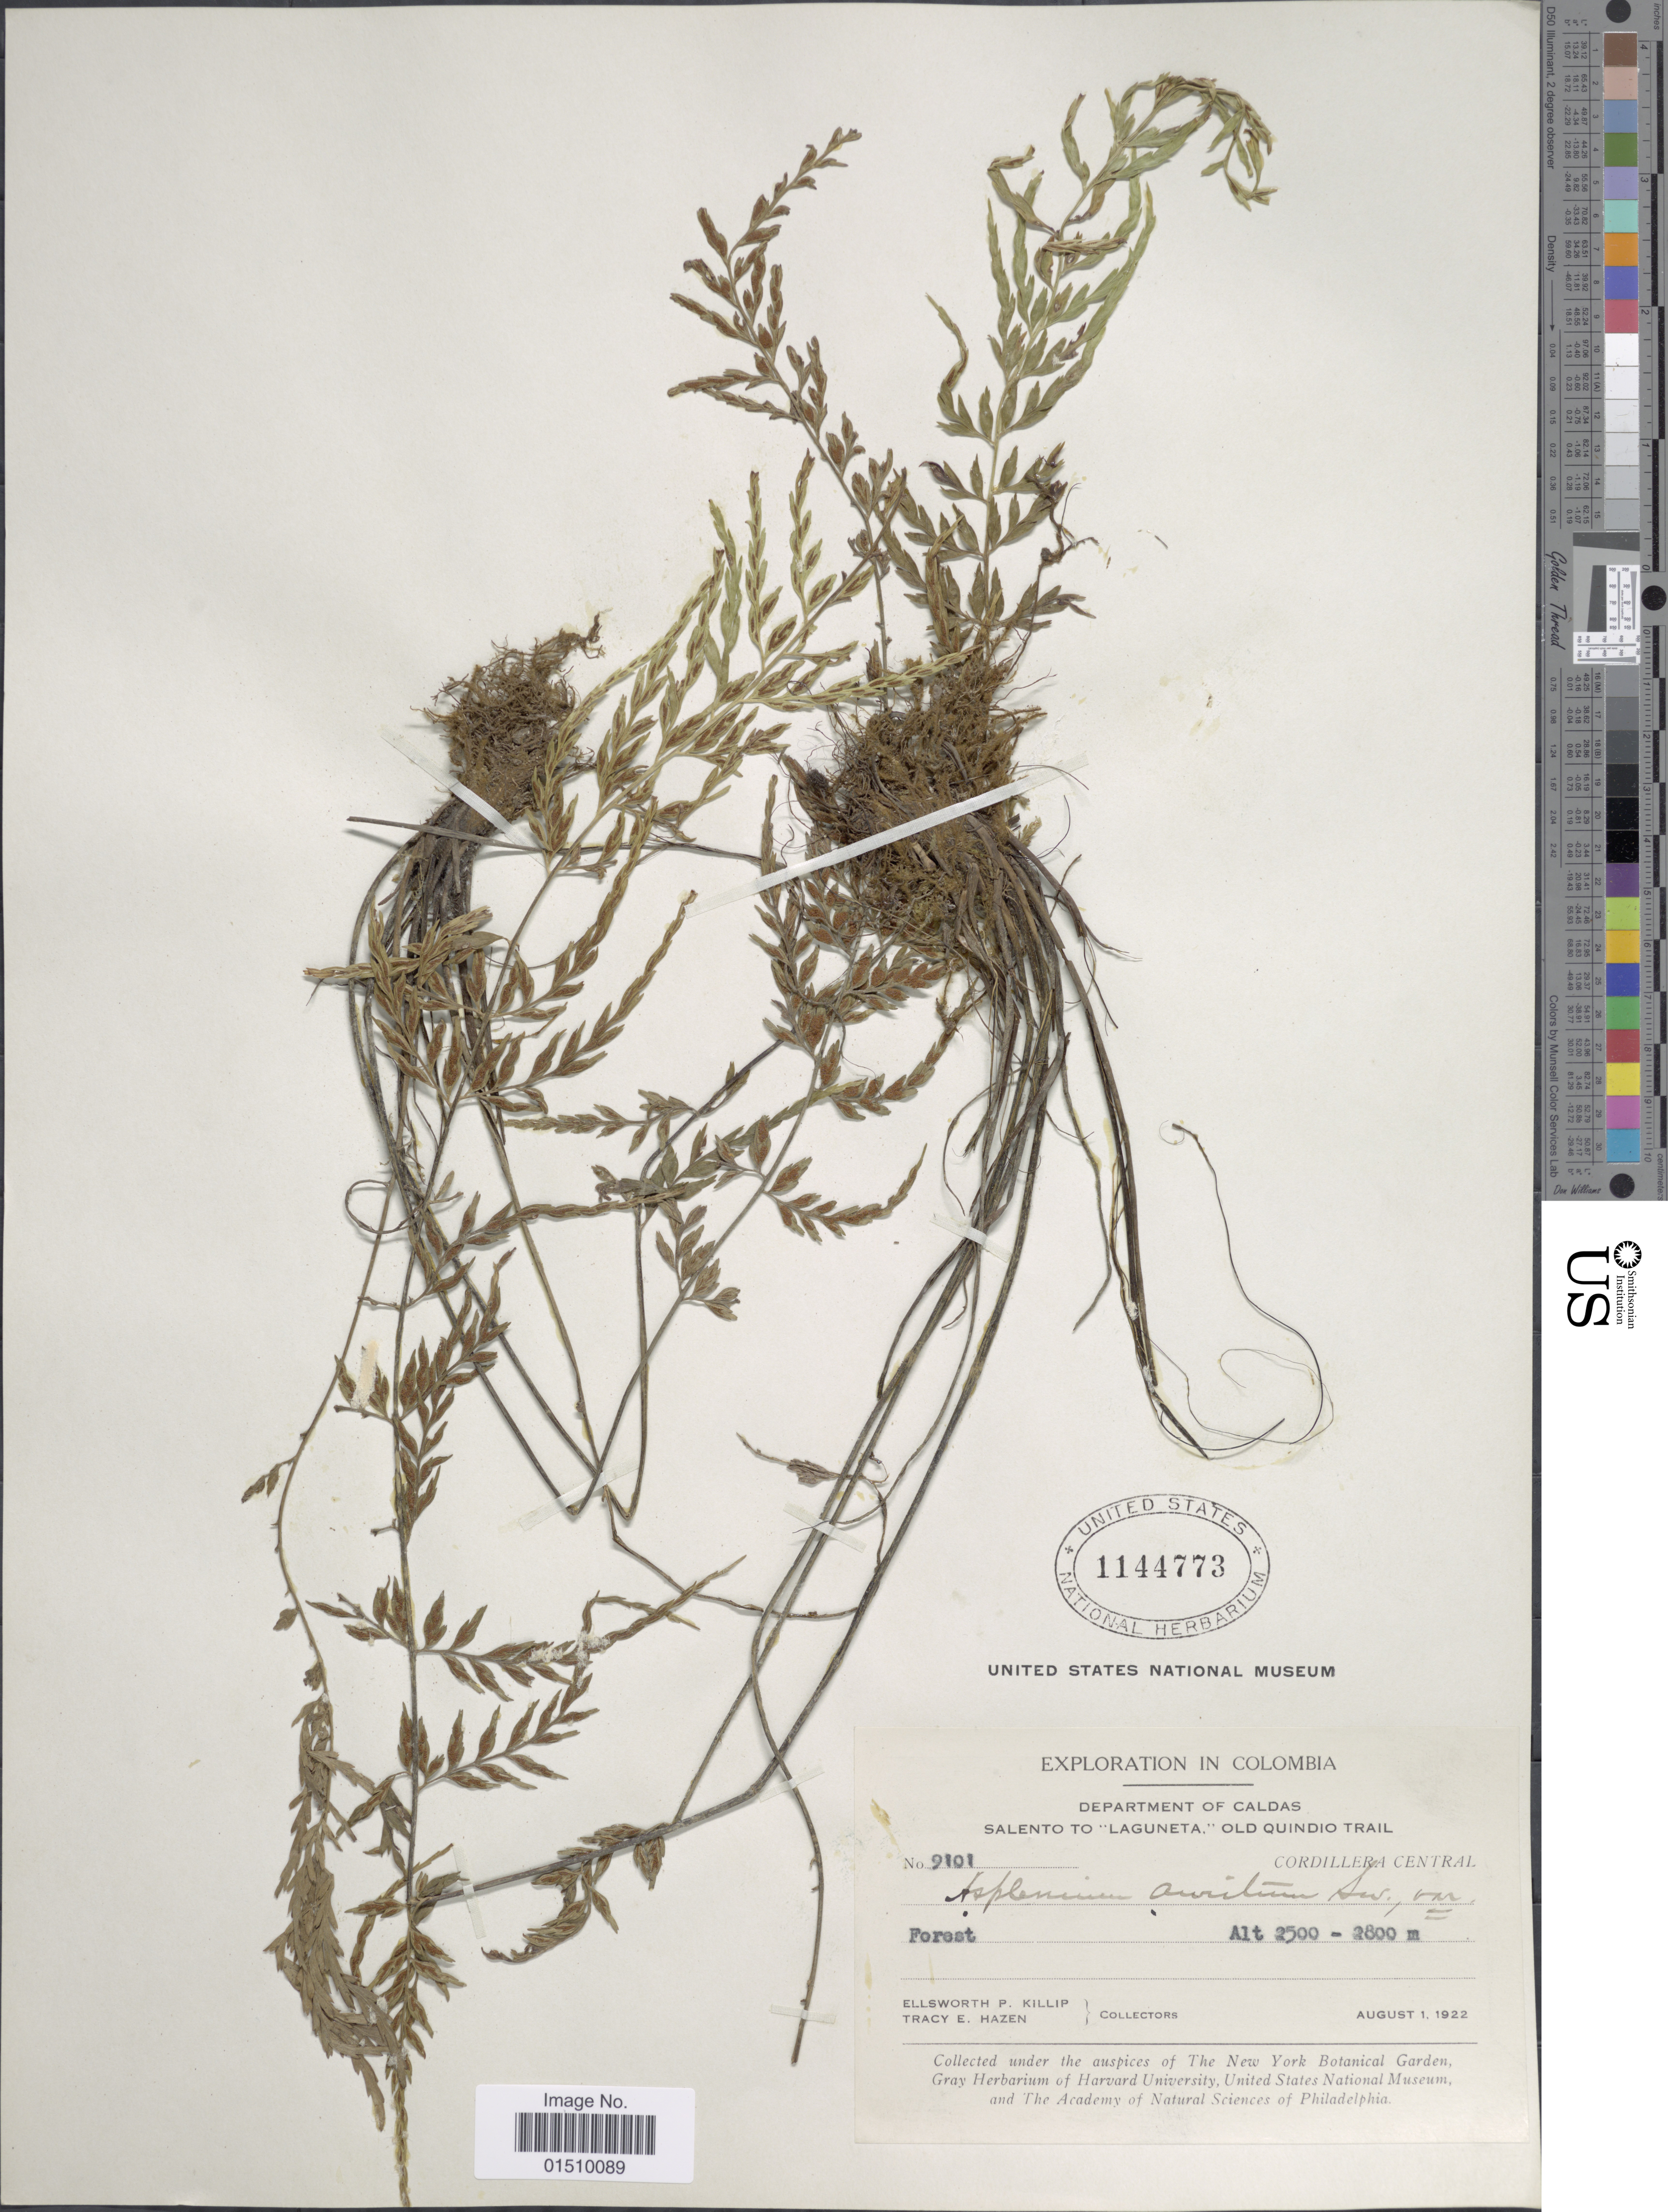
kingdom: Plantae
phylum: Tracheophyta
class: Polypodiopsida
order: Polypodiales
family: Aspleniaceae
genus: Asplenium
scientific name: Asplenium auritum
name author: Sw.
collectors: E. P. Killip & T. E. Hazen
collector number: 9101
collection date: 1922-08-01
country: Colombia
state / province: Caldas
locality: Colombia, Department of Caldas, Salento to "Laguneta," Old Quindo Trail, Cordillera Central.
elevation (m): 2500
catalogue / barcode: US 1144773